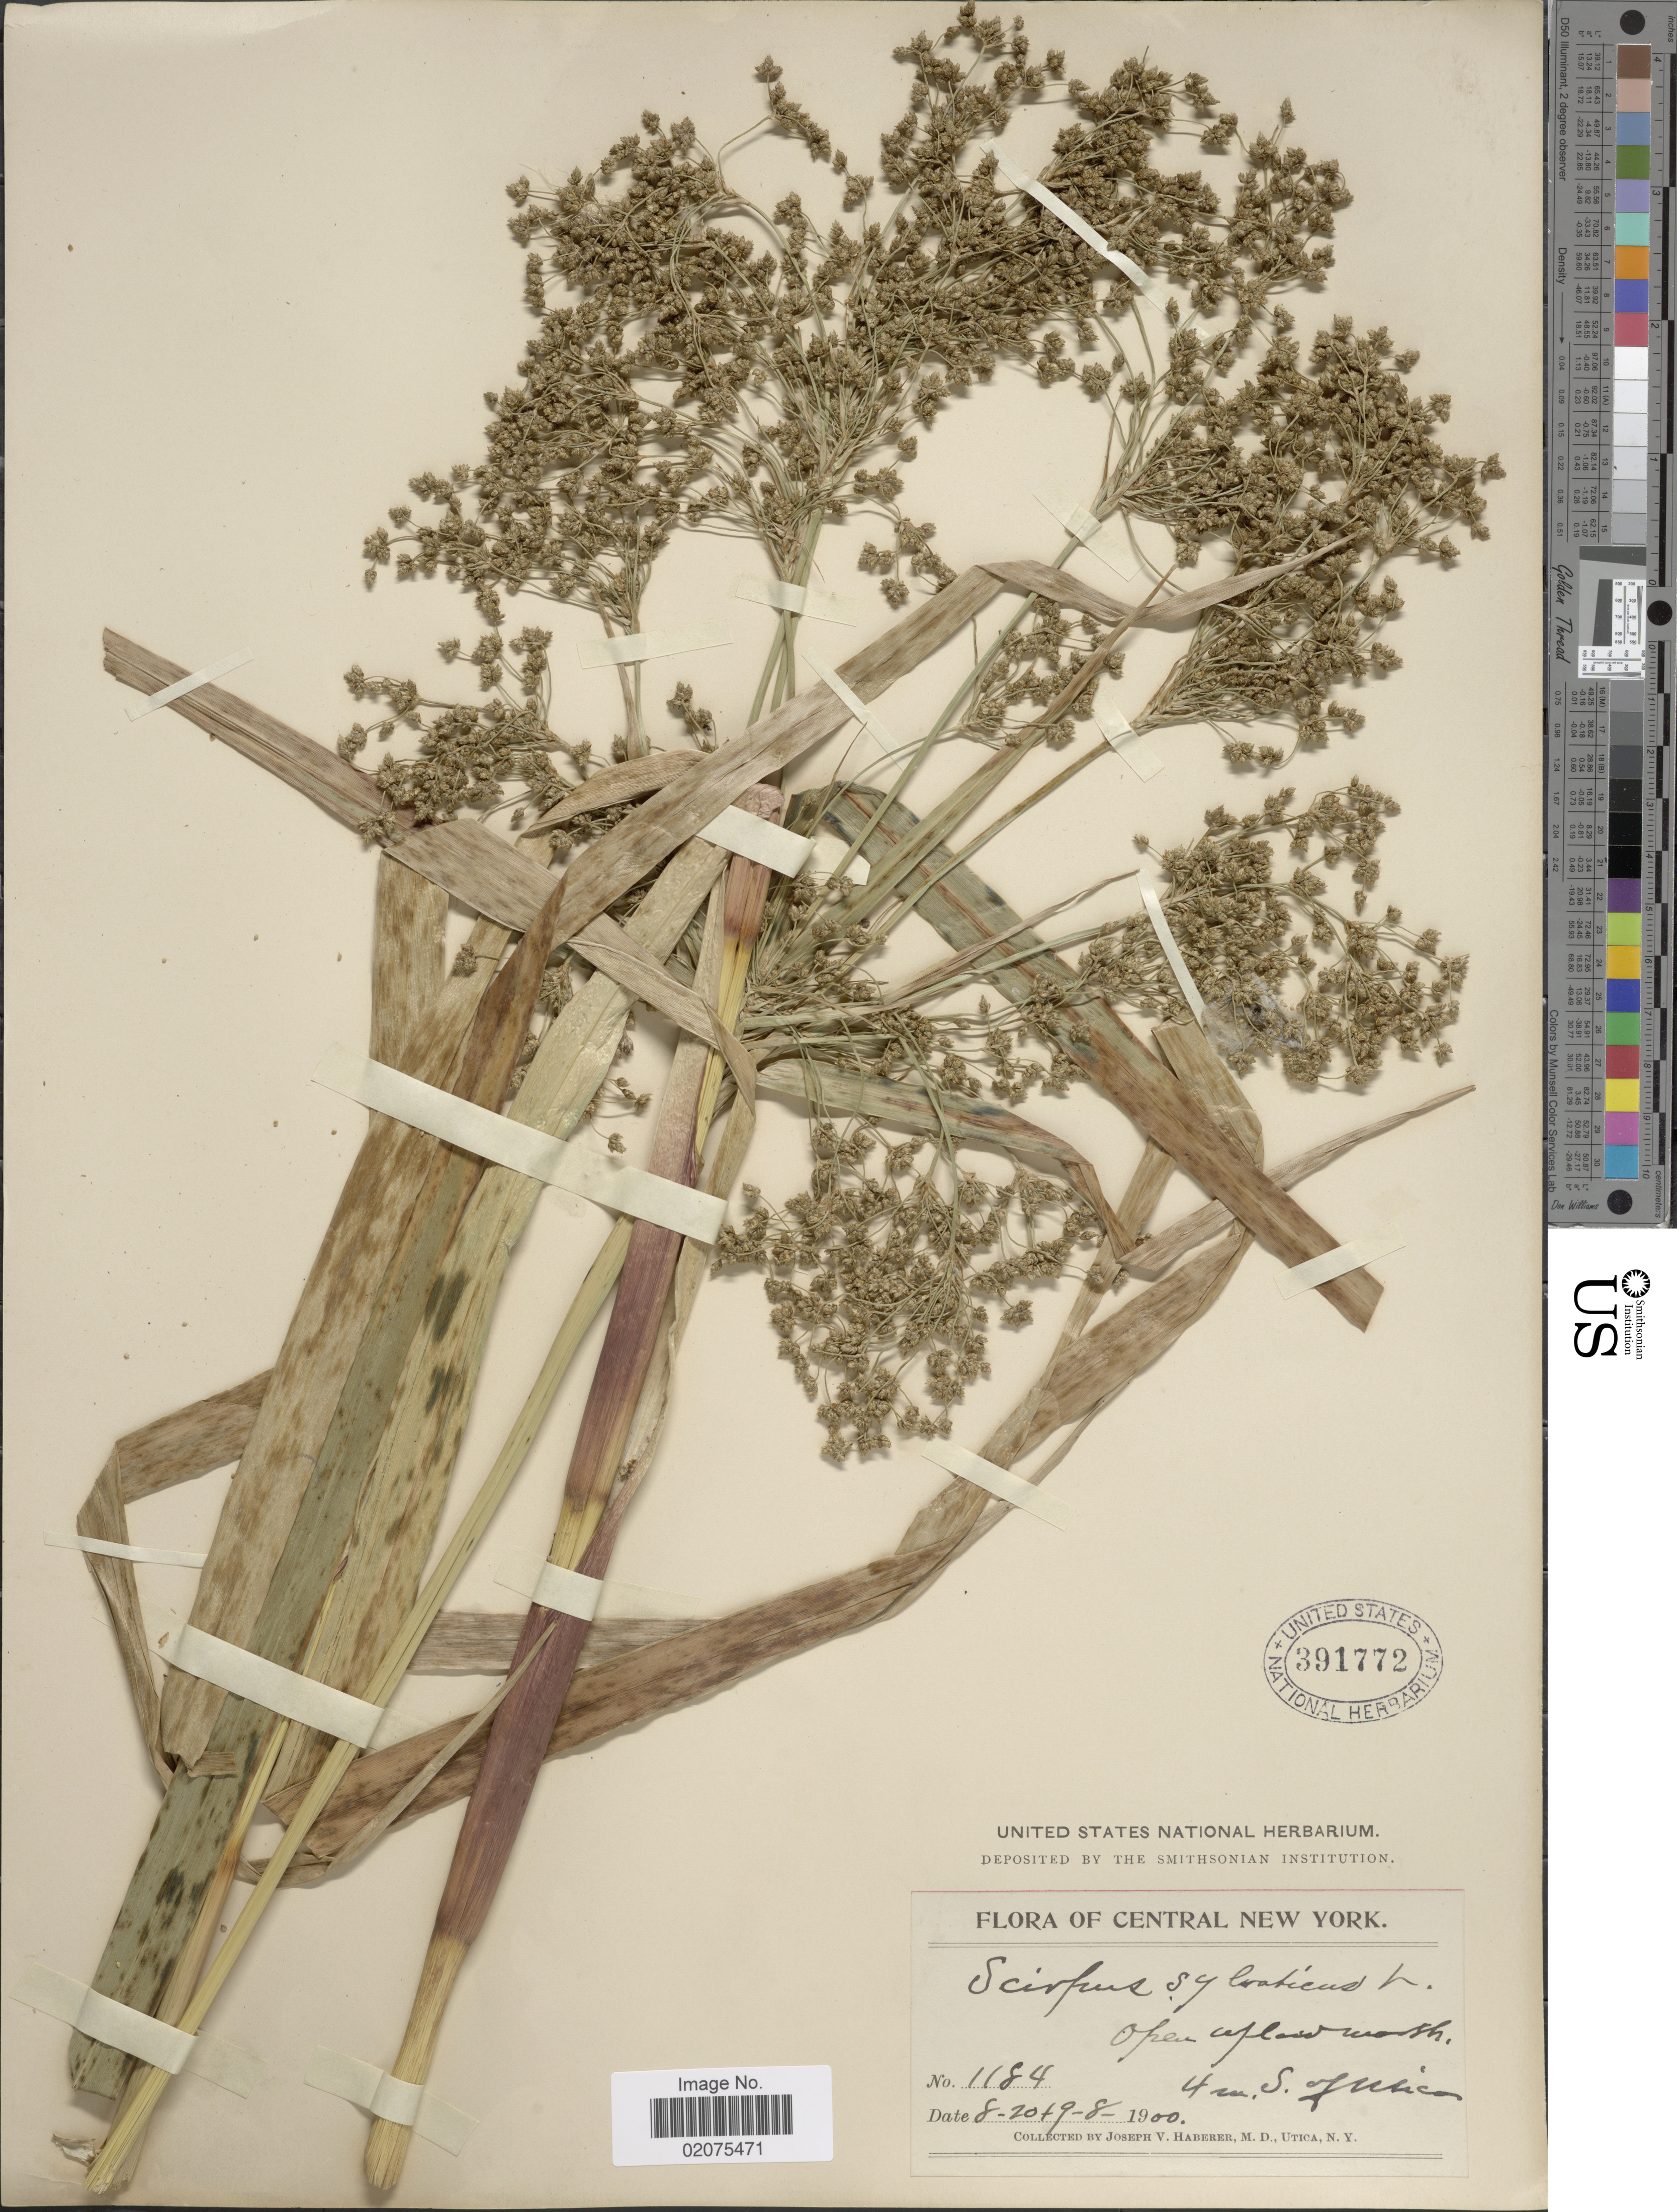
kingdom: Plantae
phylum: Tracheophyta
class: Liliopsida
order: Poales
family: Cyperaceae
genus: Scirpus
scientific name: Scirpus expansus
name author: Fernald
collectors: J. V. Haberer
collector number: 1184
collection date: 1900-08-20/1900-09-08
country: United States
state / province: New York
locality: Central New York. IOpen upland marsh, 4 m S. of Utica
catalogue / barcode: US 391772